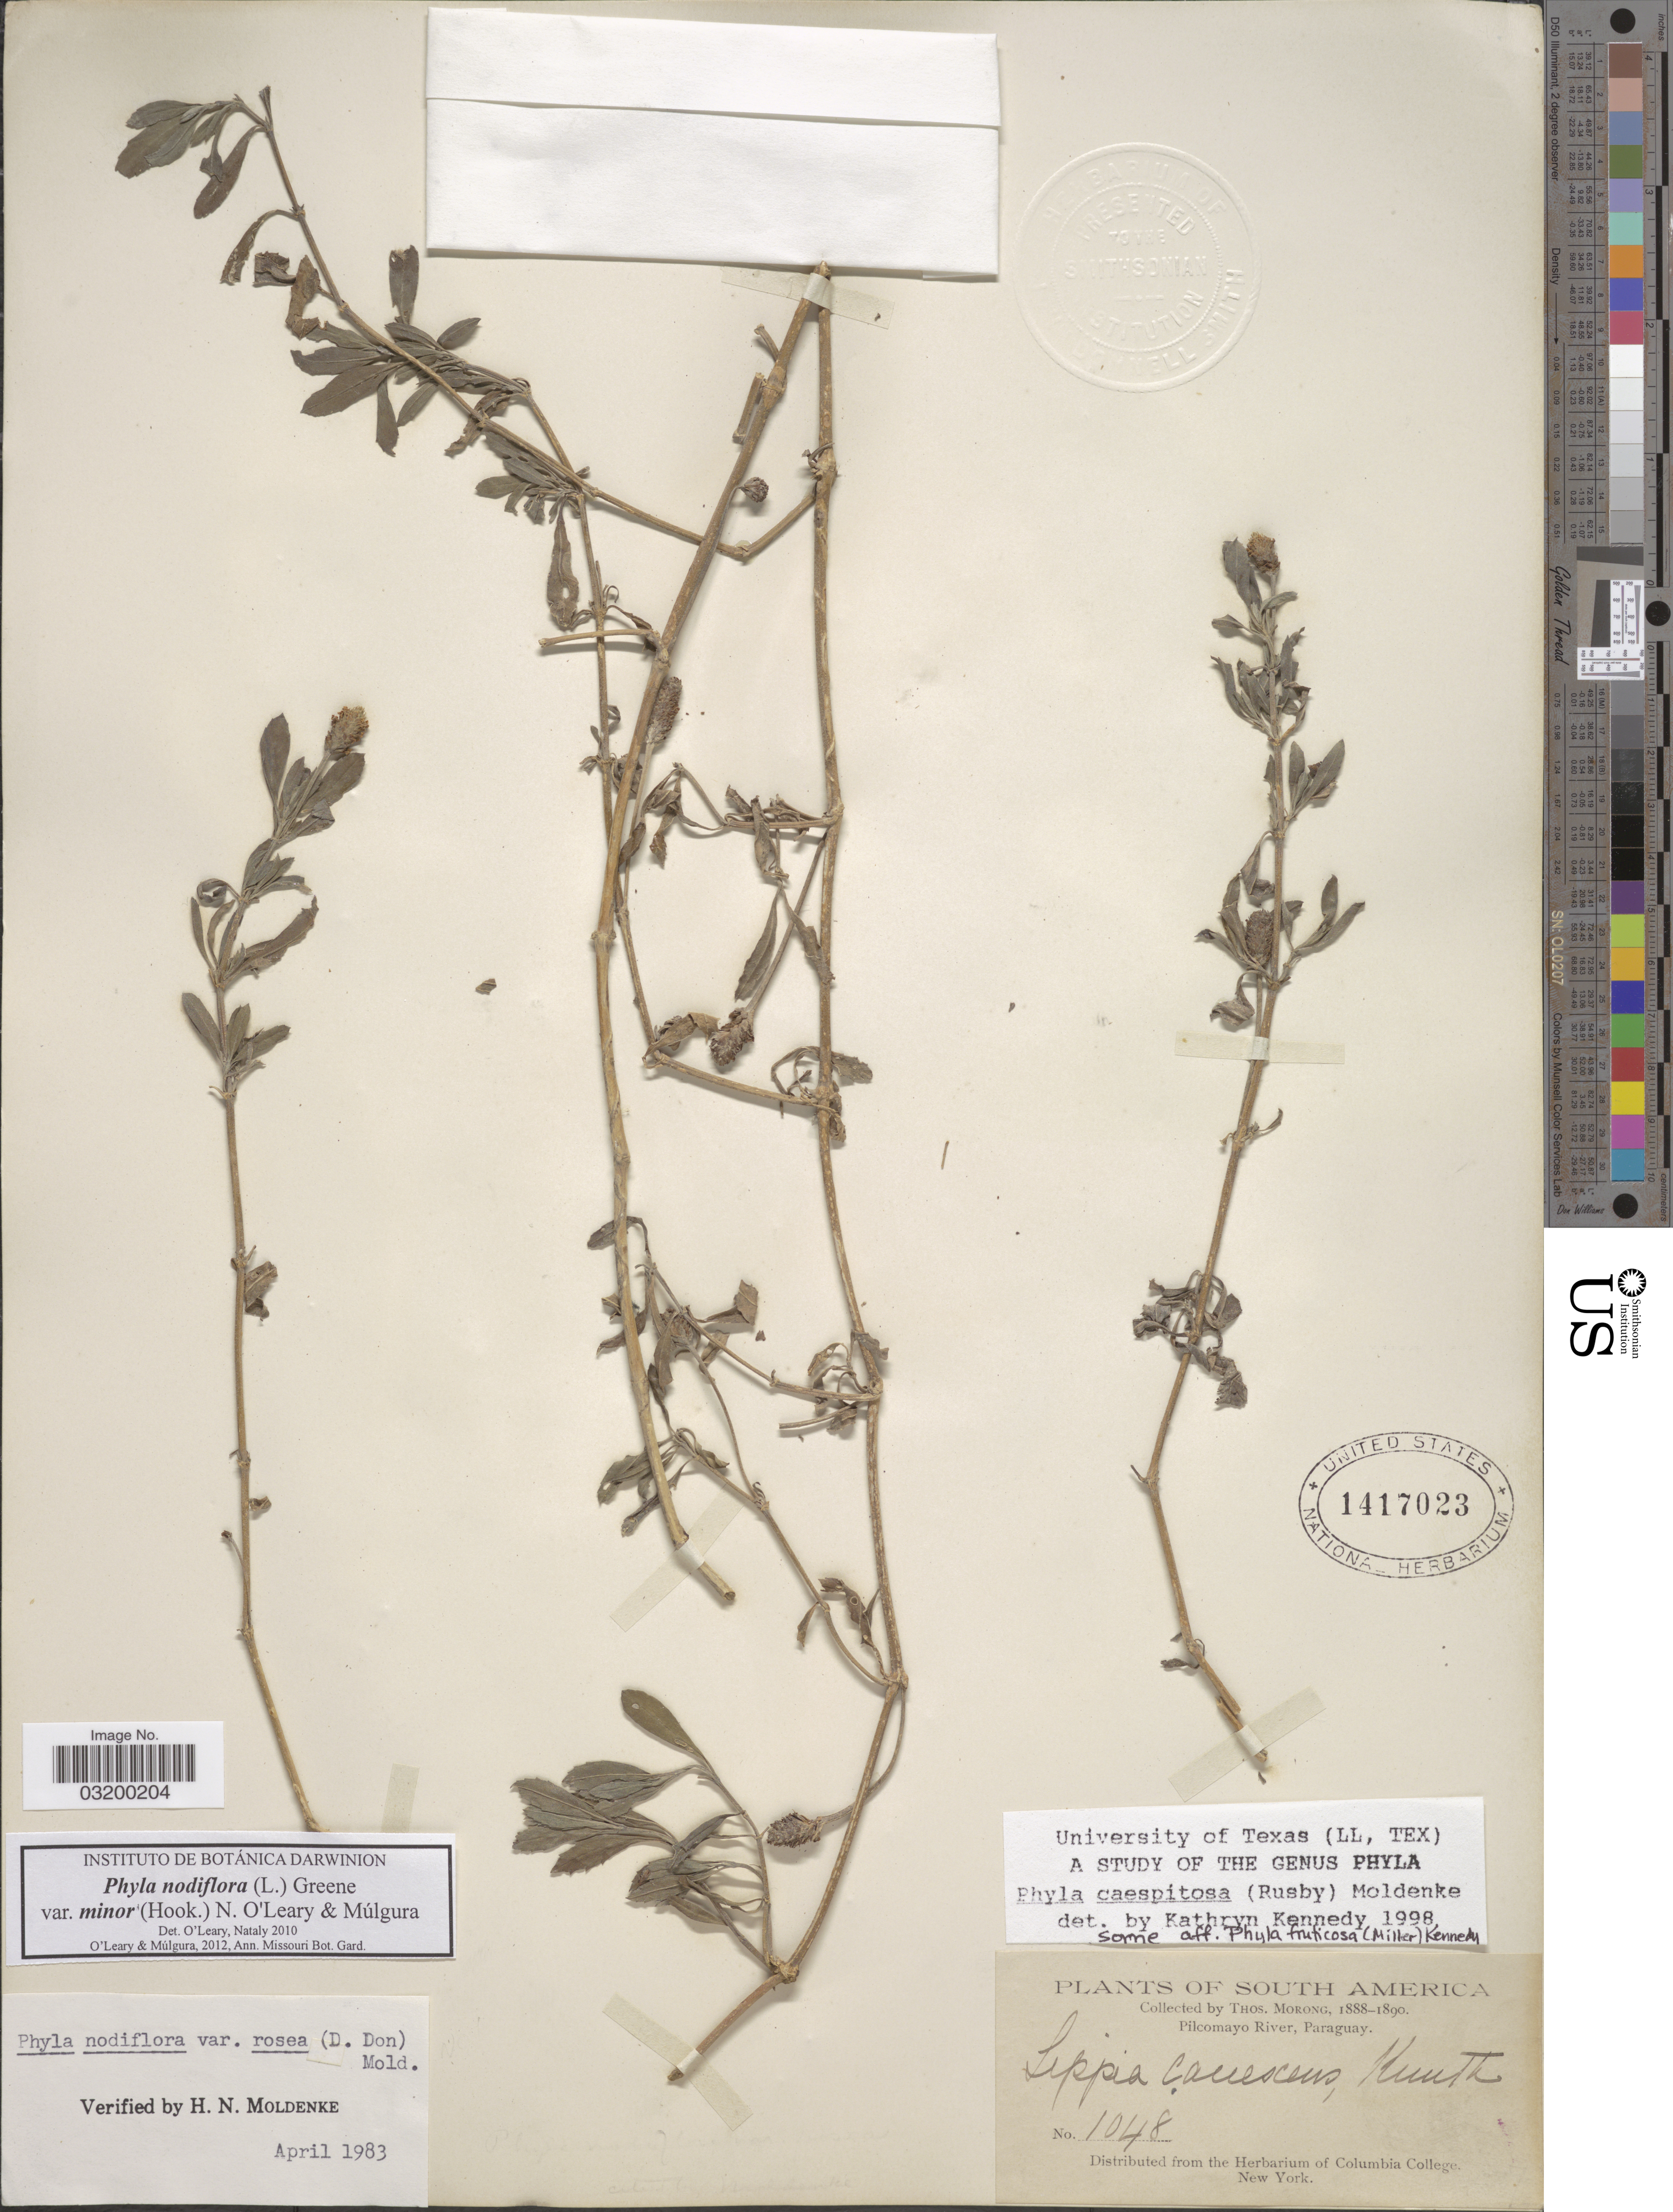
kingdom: Plantae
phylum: Tracheophyta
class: Magnoliopsida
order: Lamiales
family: Verbenaceae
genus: Phyla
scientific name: Phyla nodiflora var. minor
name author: (Hook.) N. O'Leary & Mulgura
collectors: ex herb. T. Morong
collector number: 1048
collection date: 1888/1890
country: Paraguay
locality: Pilcomayo River.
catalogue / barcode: US 1417023